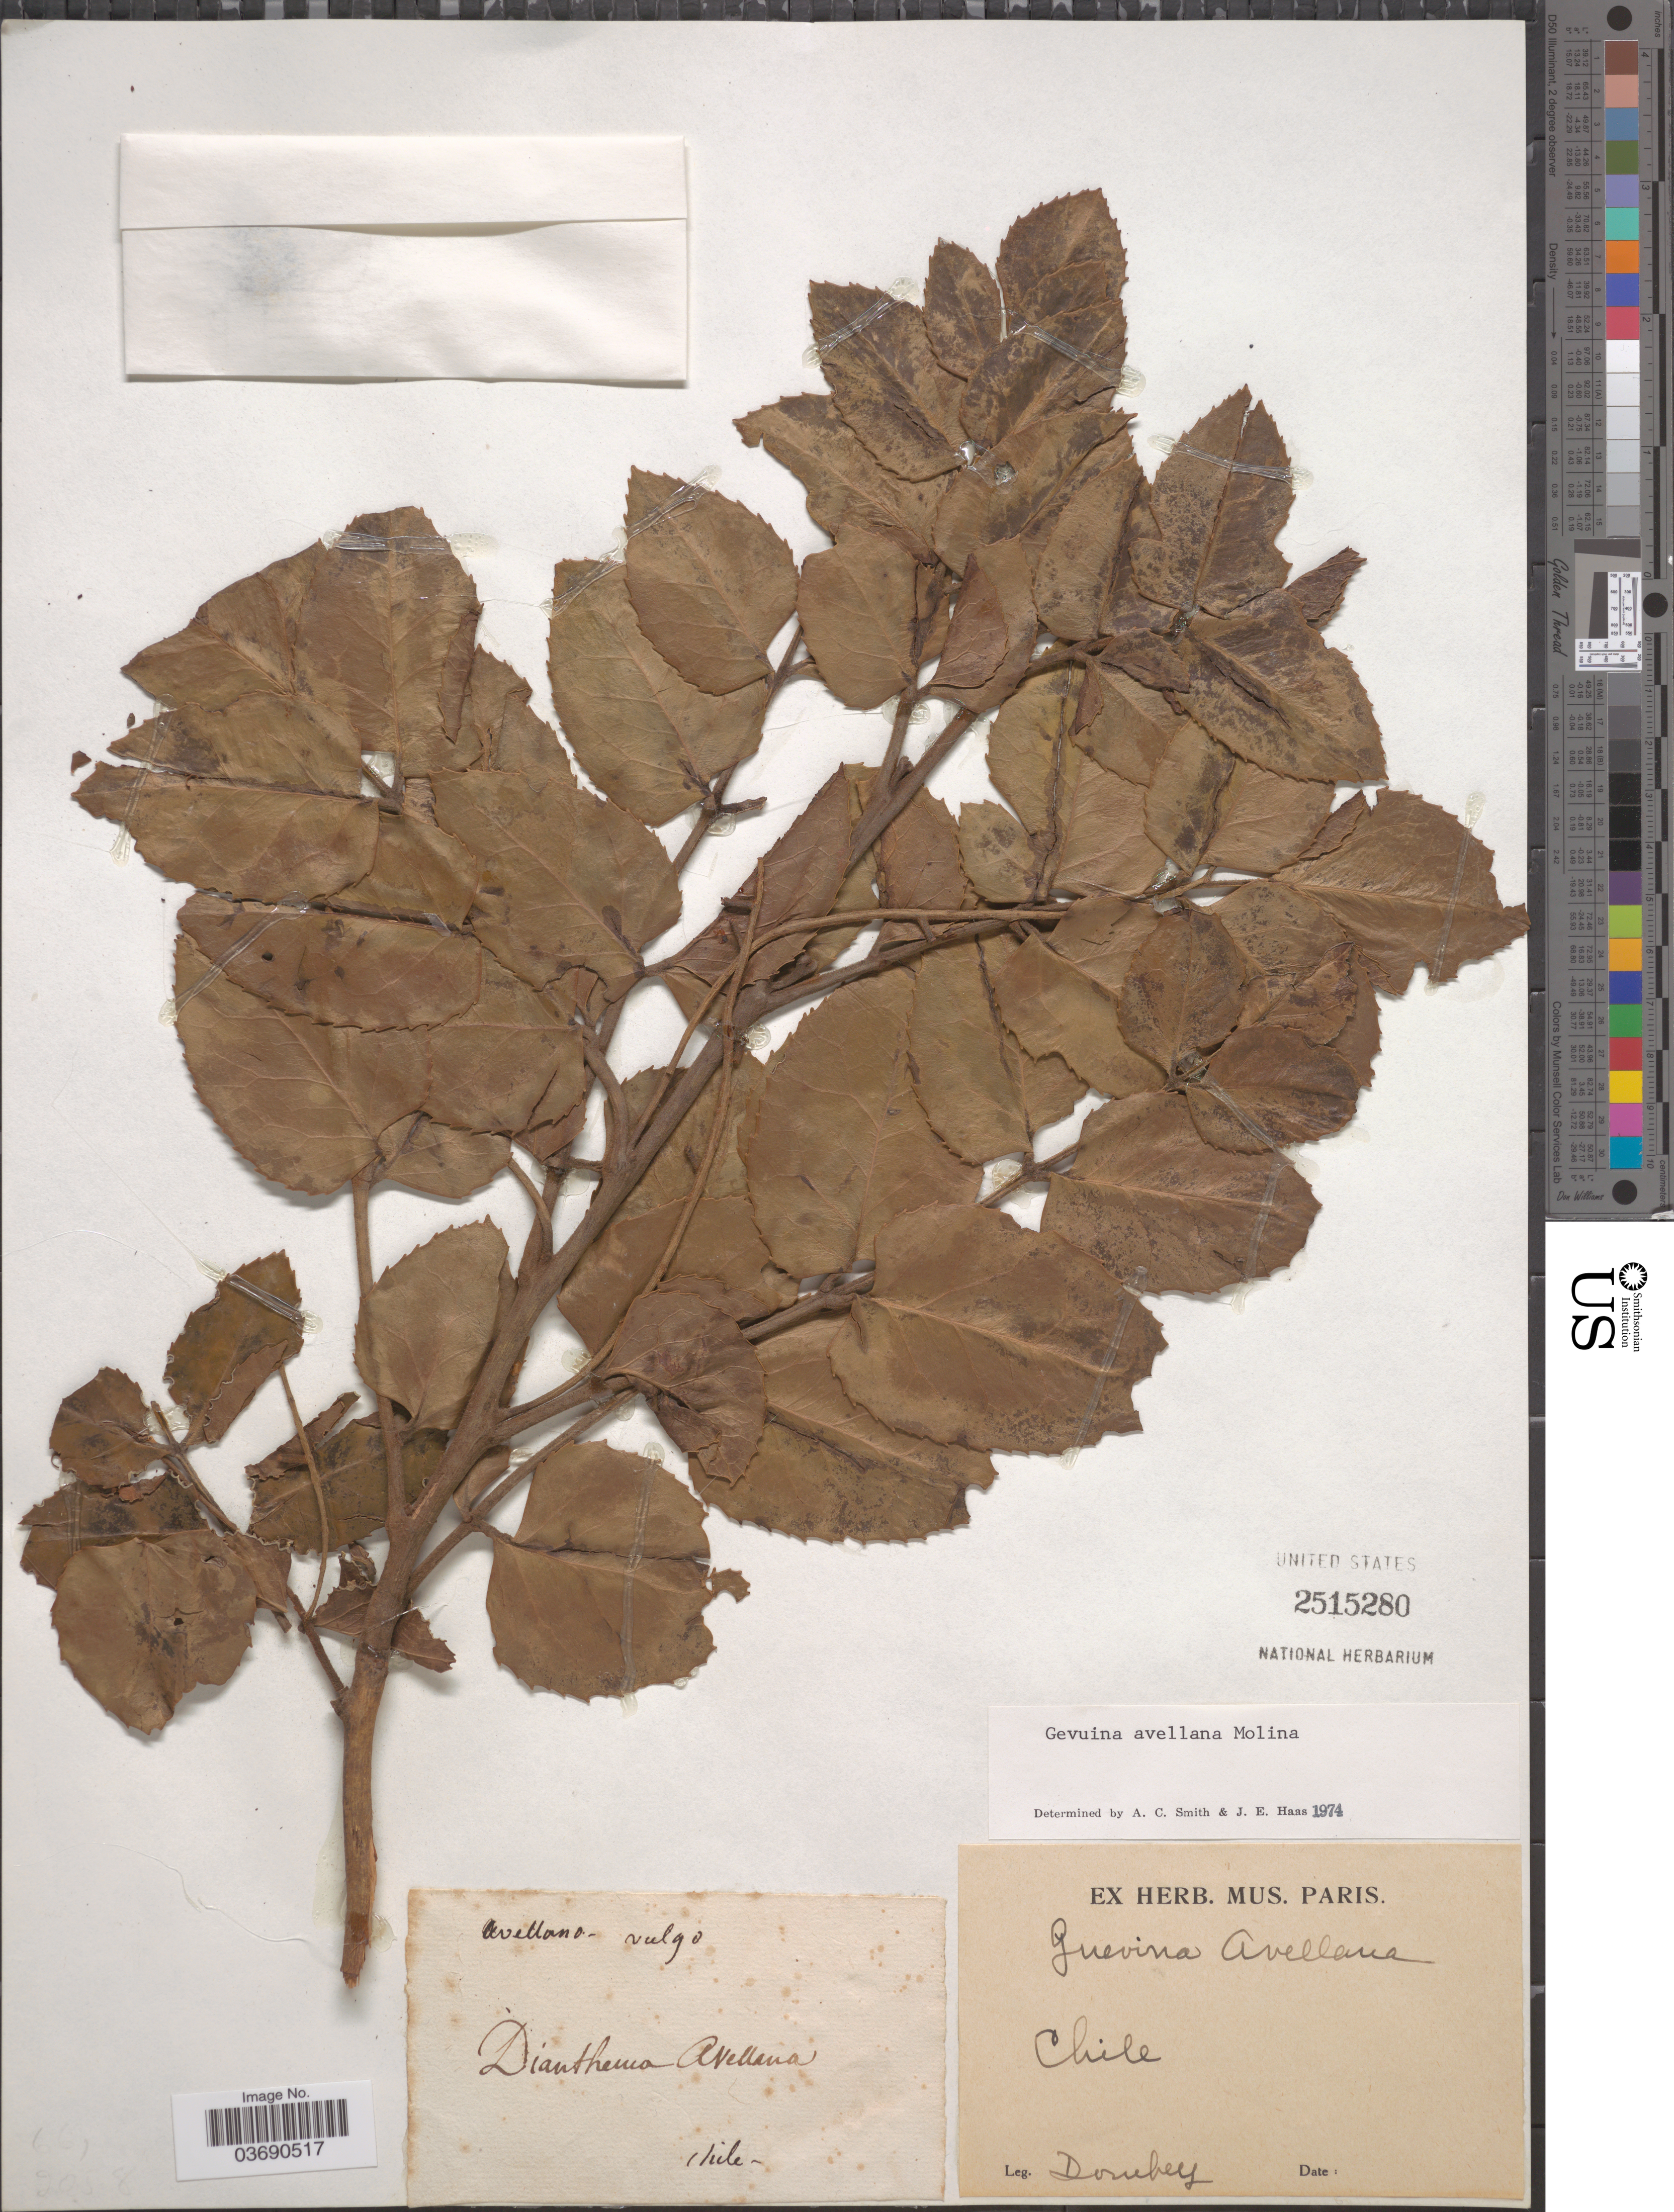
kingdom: Plantae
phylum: Tracheophyta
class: Magnoliopsida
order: Proteales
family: Proteaceae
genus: Gevuina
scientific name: Gevuina avellana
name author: Molina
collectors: Dombey, --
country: Chile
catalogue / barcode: US 2515280